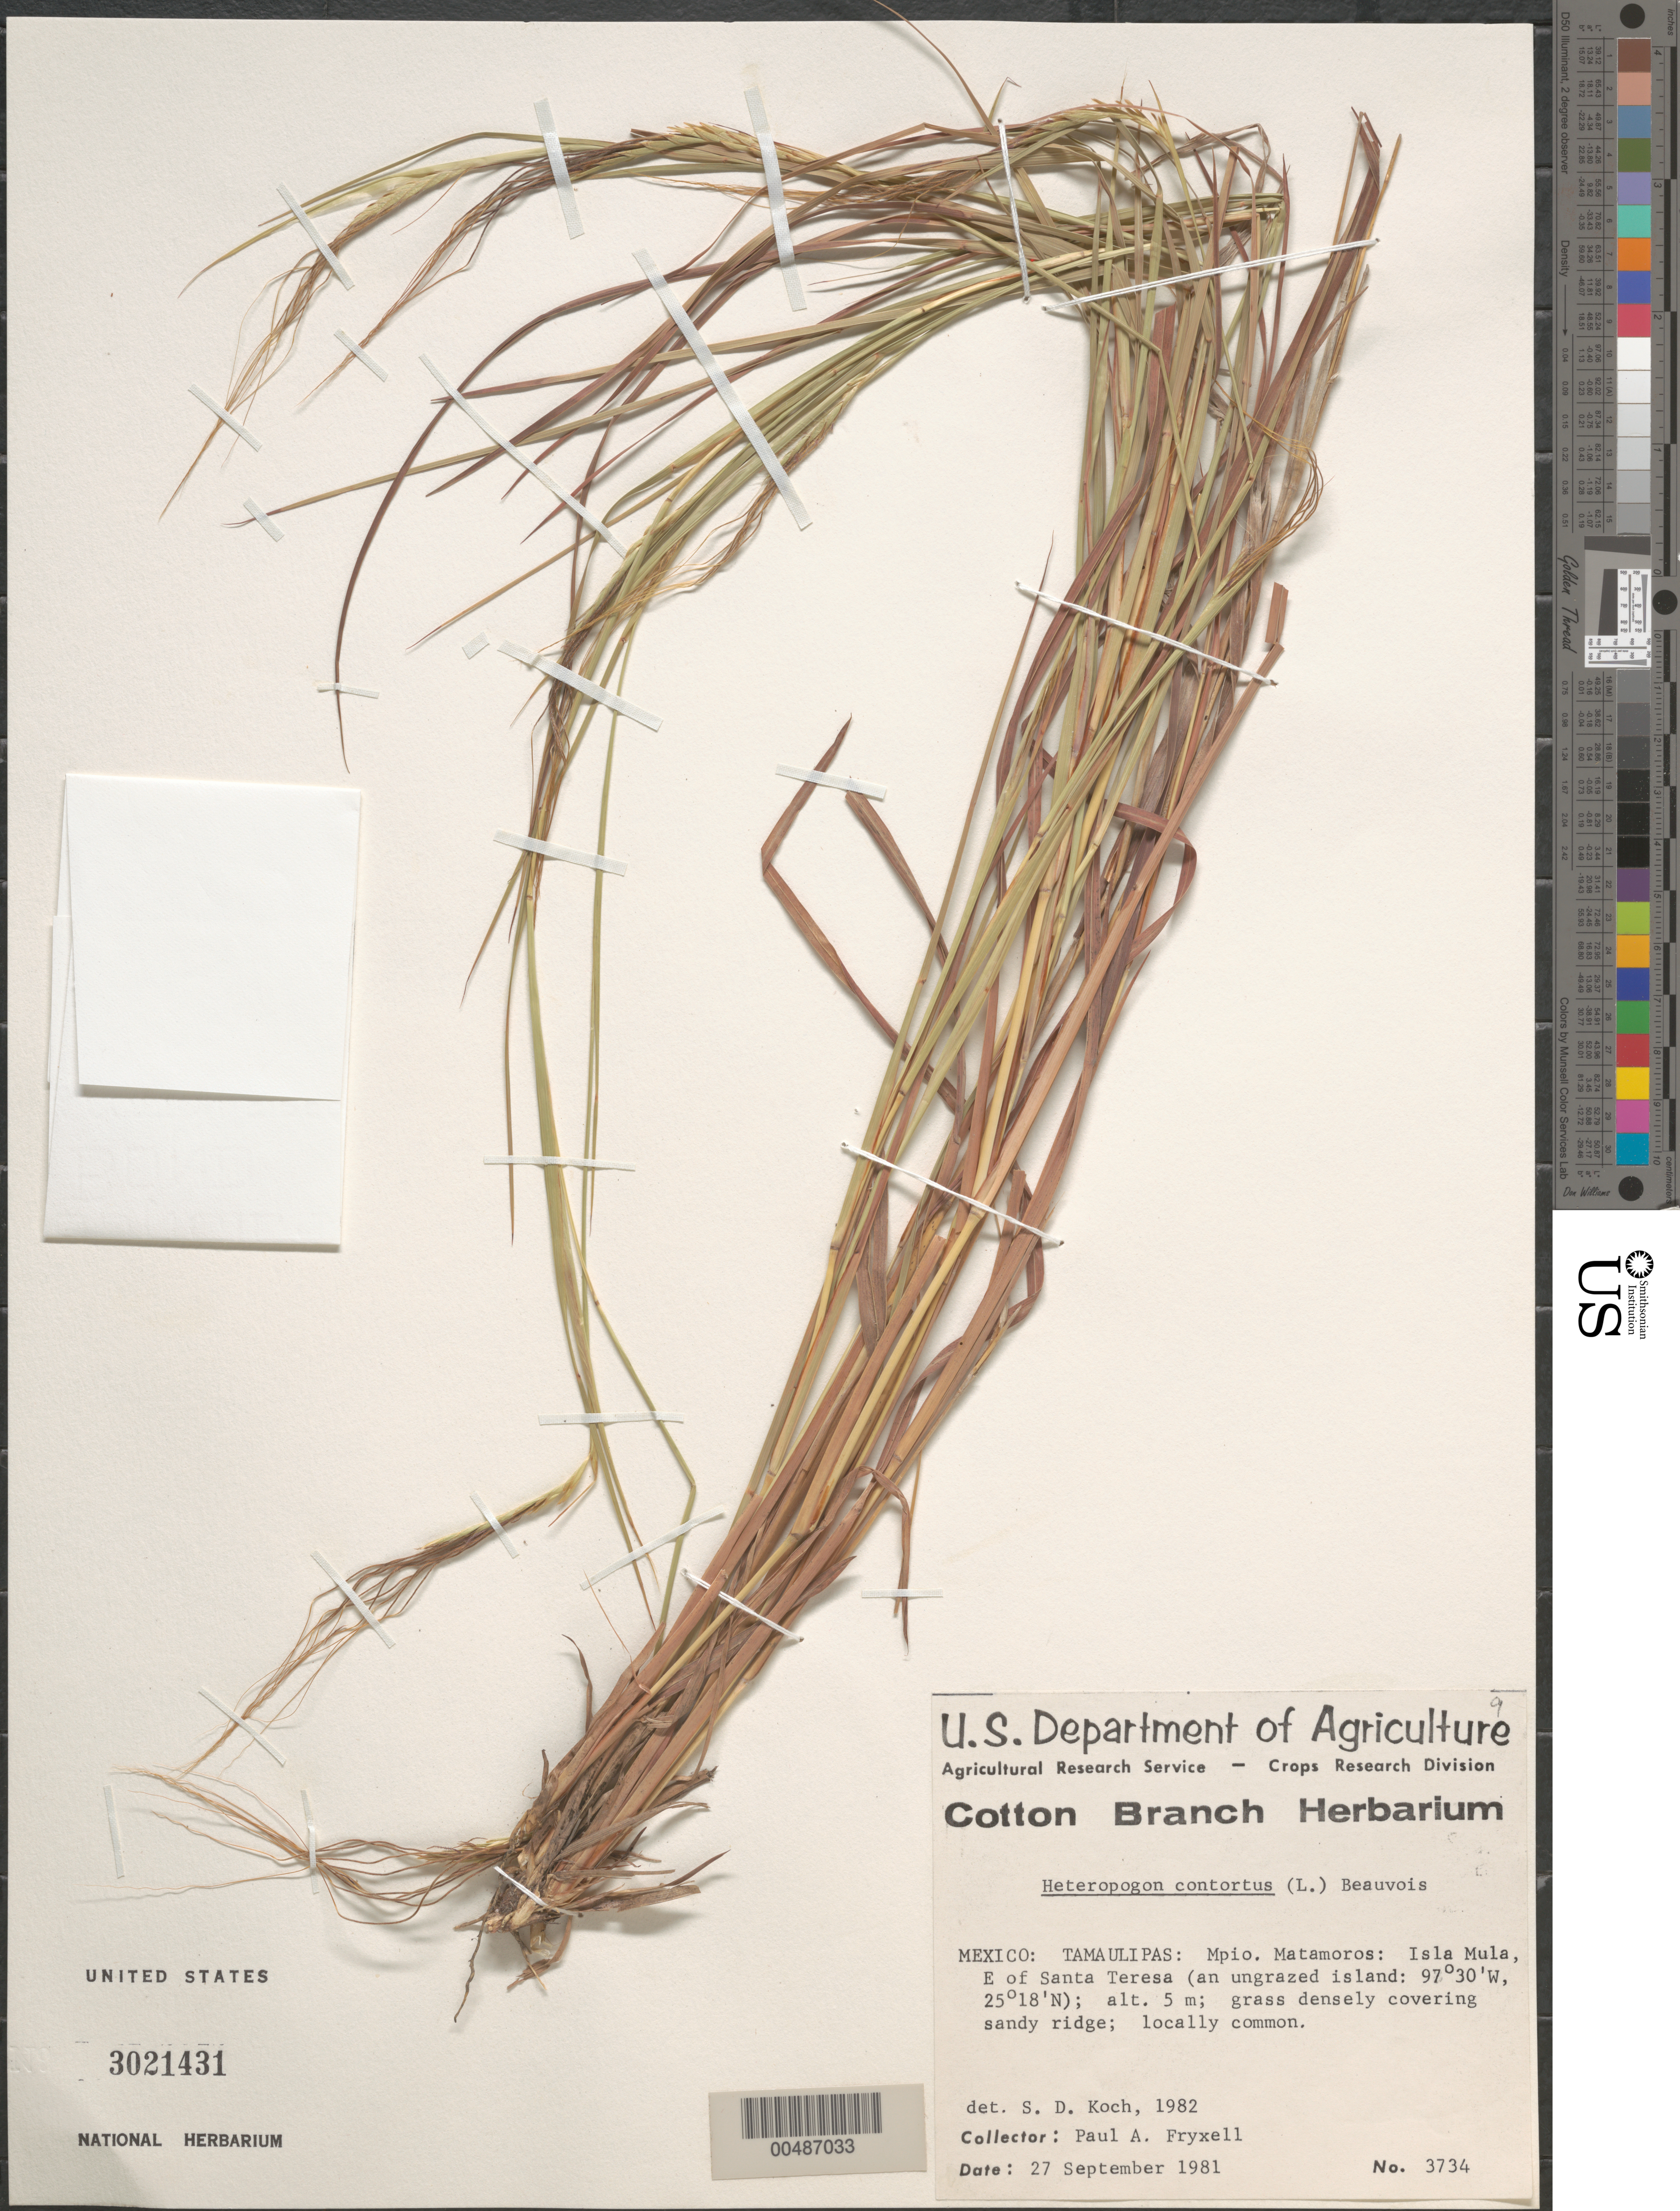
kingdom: Plantae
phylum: Tracheophyta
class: Liliopsida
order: Poales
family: Poaceae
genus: Heteropogon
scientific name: Heteropogon contortus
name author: (L.) P. Beauv. ex Roem. & Schult.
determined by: Koch, S. D.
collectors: P. A. Fryxell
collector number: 3734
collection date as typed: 27 Sep 1981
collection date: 1981-09-27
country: Mexico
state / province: Tamaulipas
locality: Mpio. Matamoros: Isla Mula, E of Santa Teresa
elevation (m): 5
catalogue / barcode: US 3021431